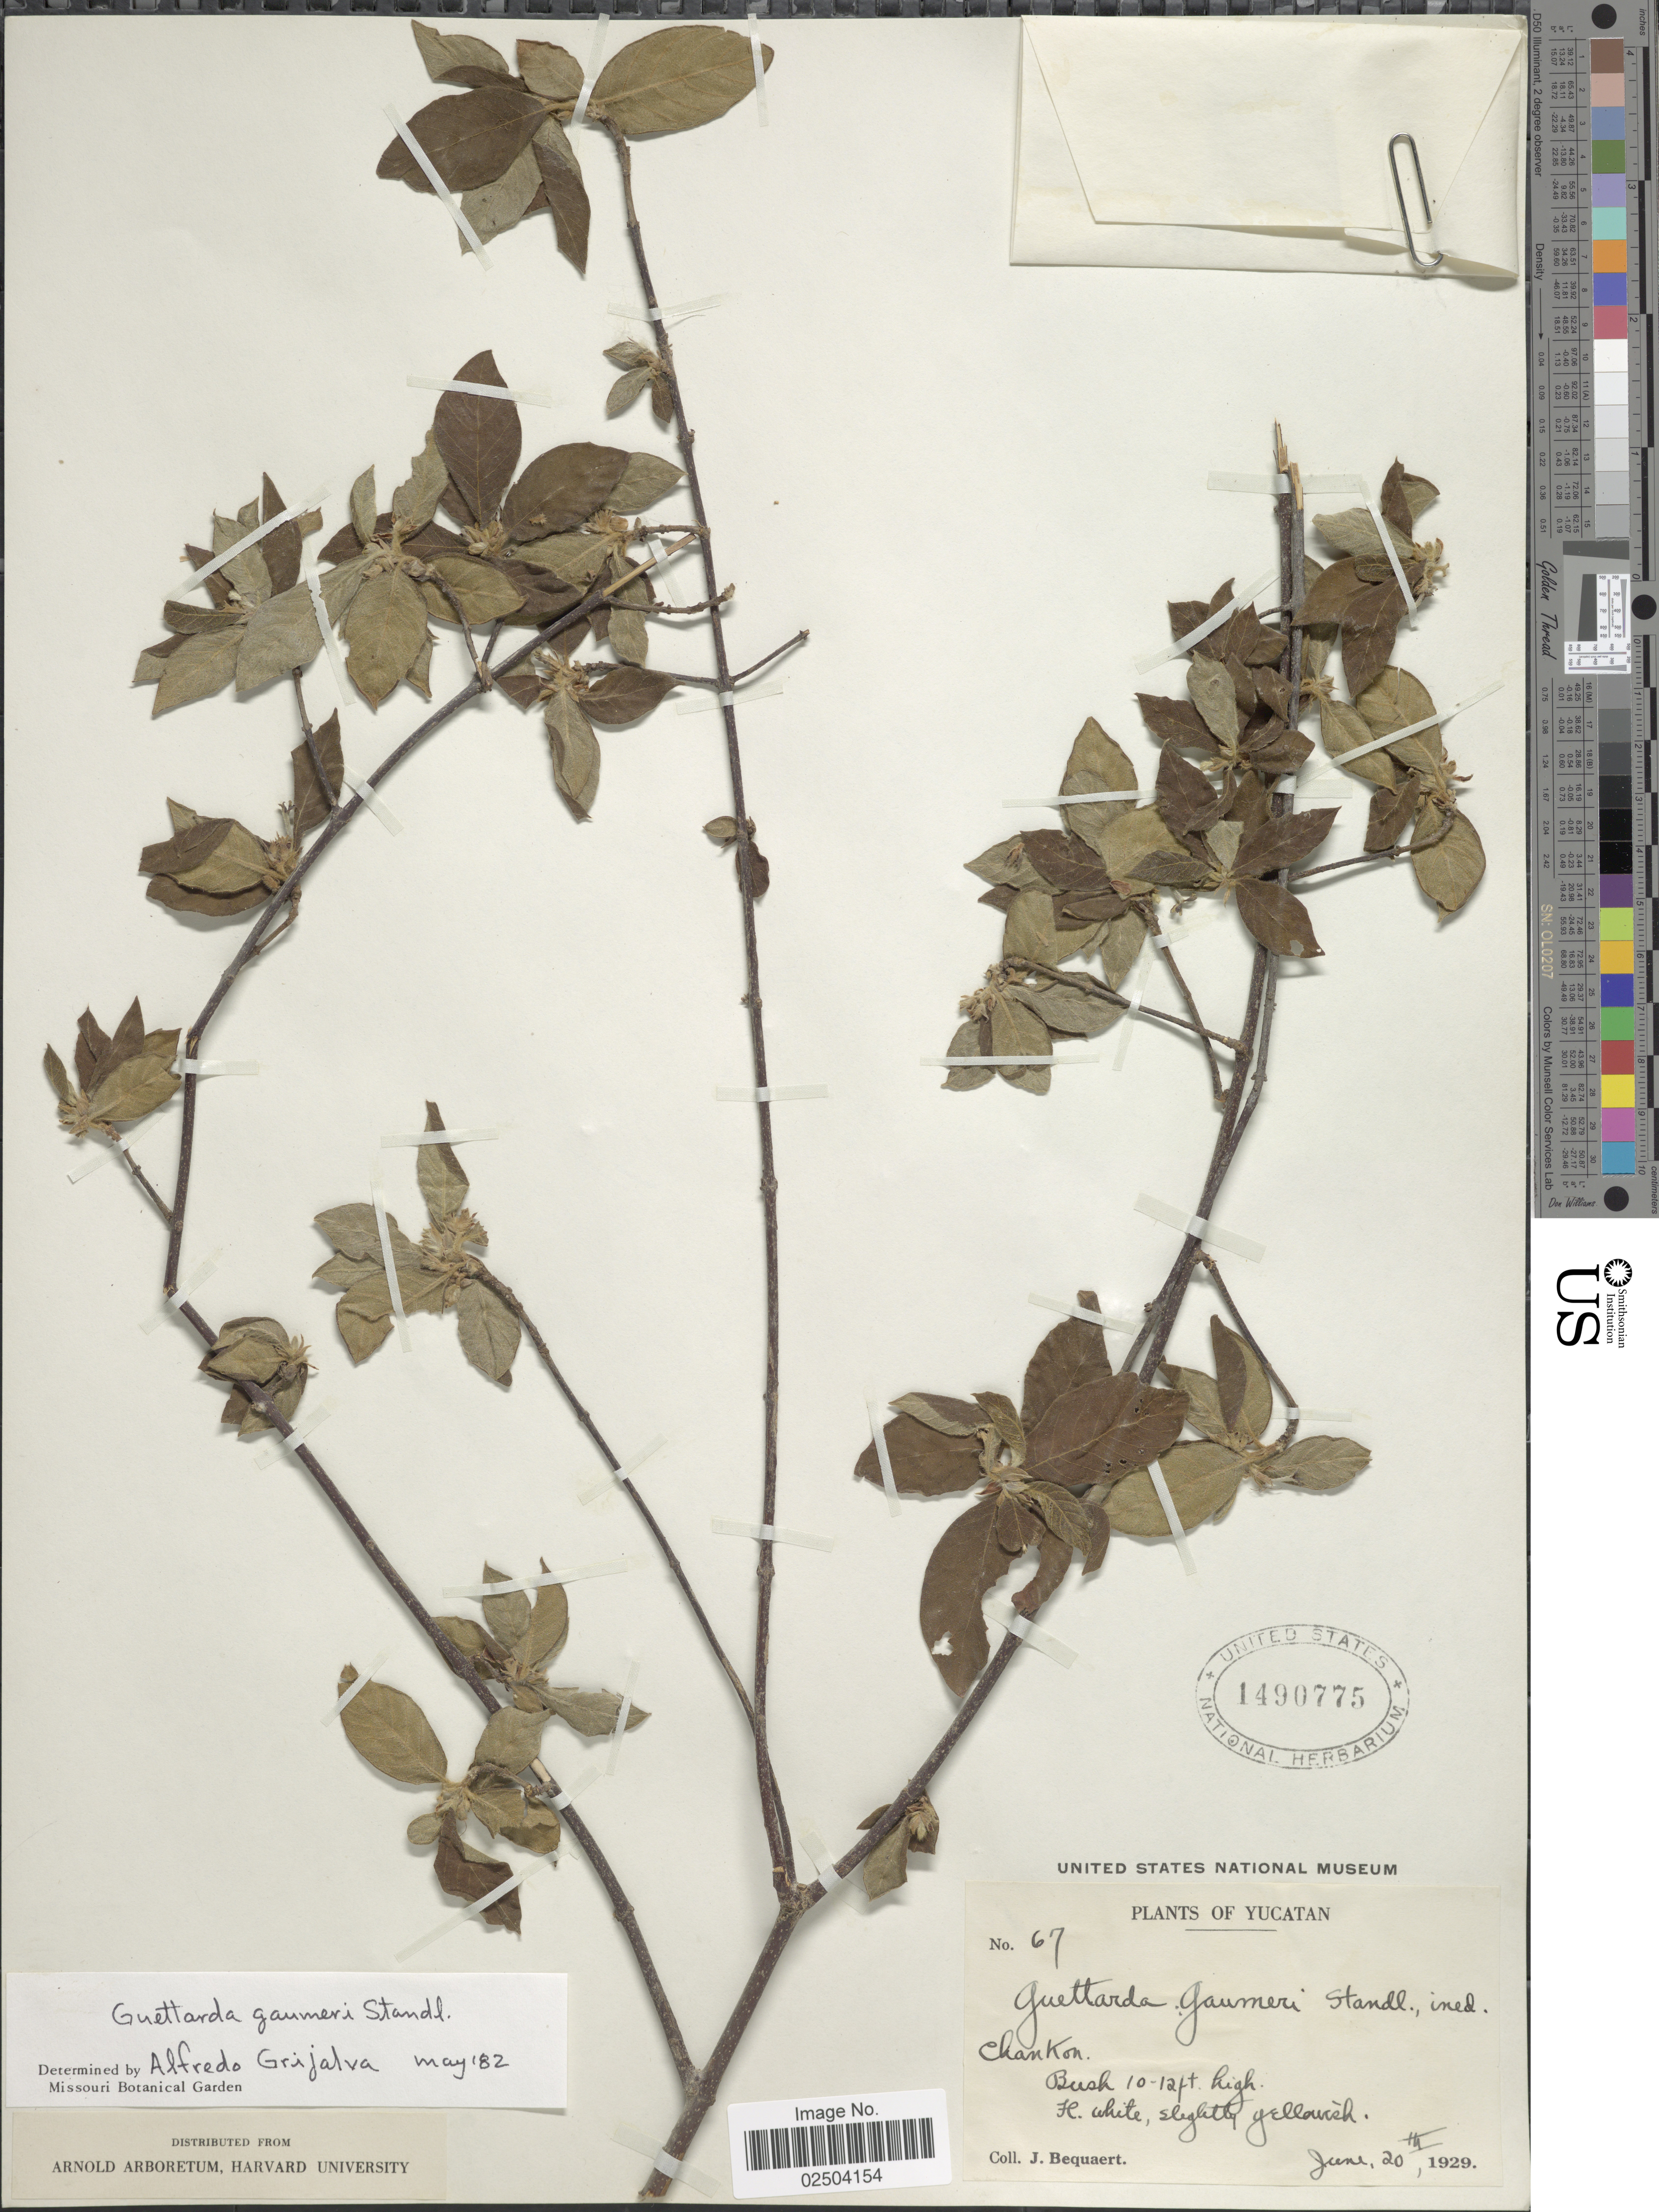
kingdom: Plantae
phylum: Tracheophyta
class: Magnoliopsida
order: Gentianales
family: Rubiaceae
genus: Guettarda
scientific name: Guettarda gaumeri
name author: Standl.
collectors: J. Bequaert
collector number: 67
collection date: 1929-06-20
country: Mexico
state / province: Yucatán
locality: ChanKon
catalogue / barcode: US 1490775